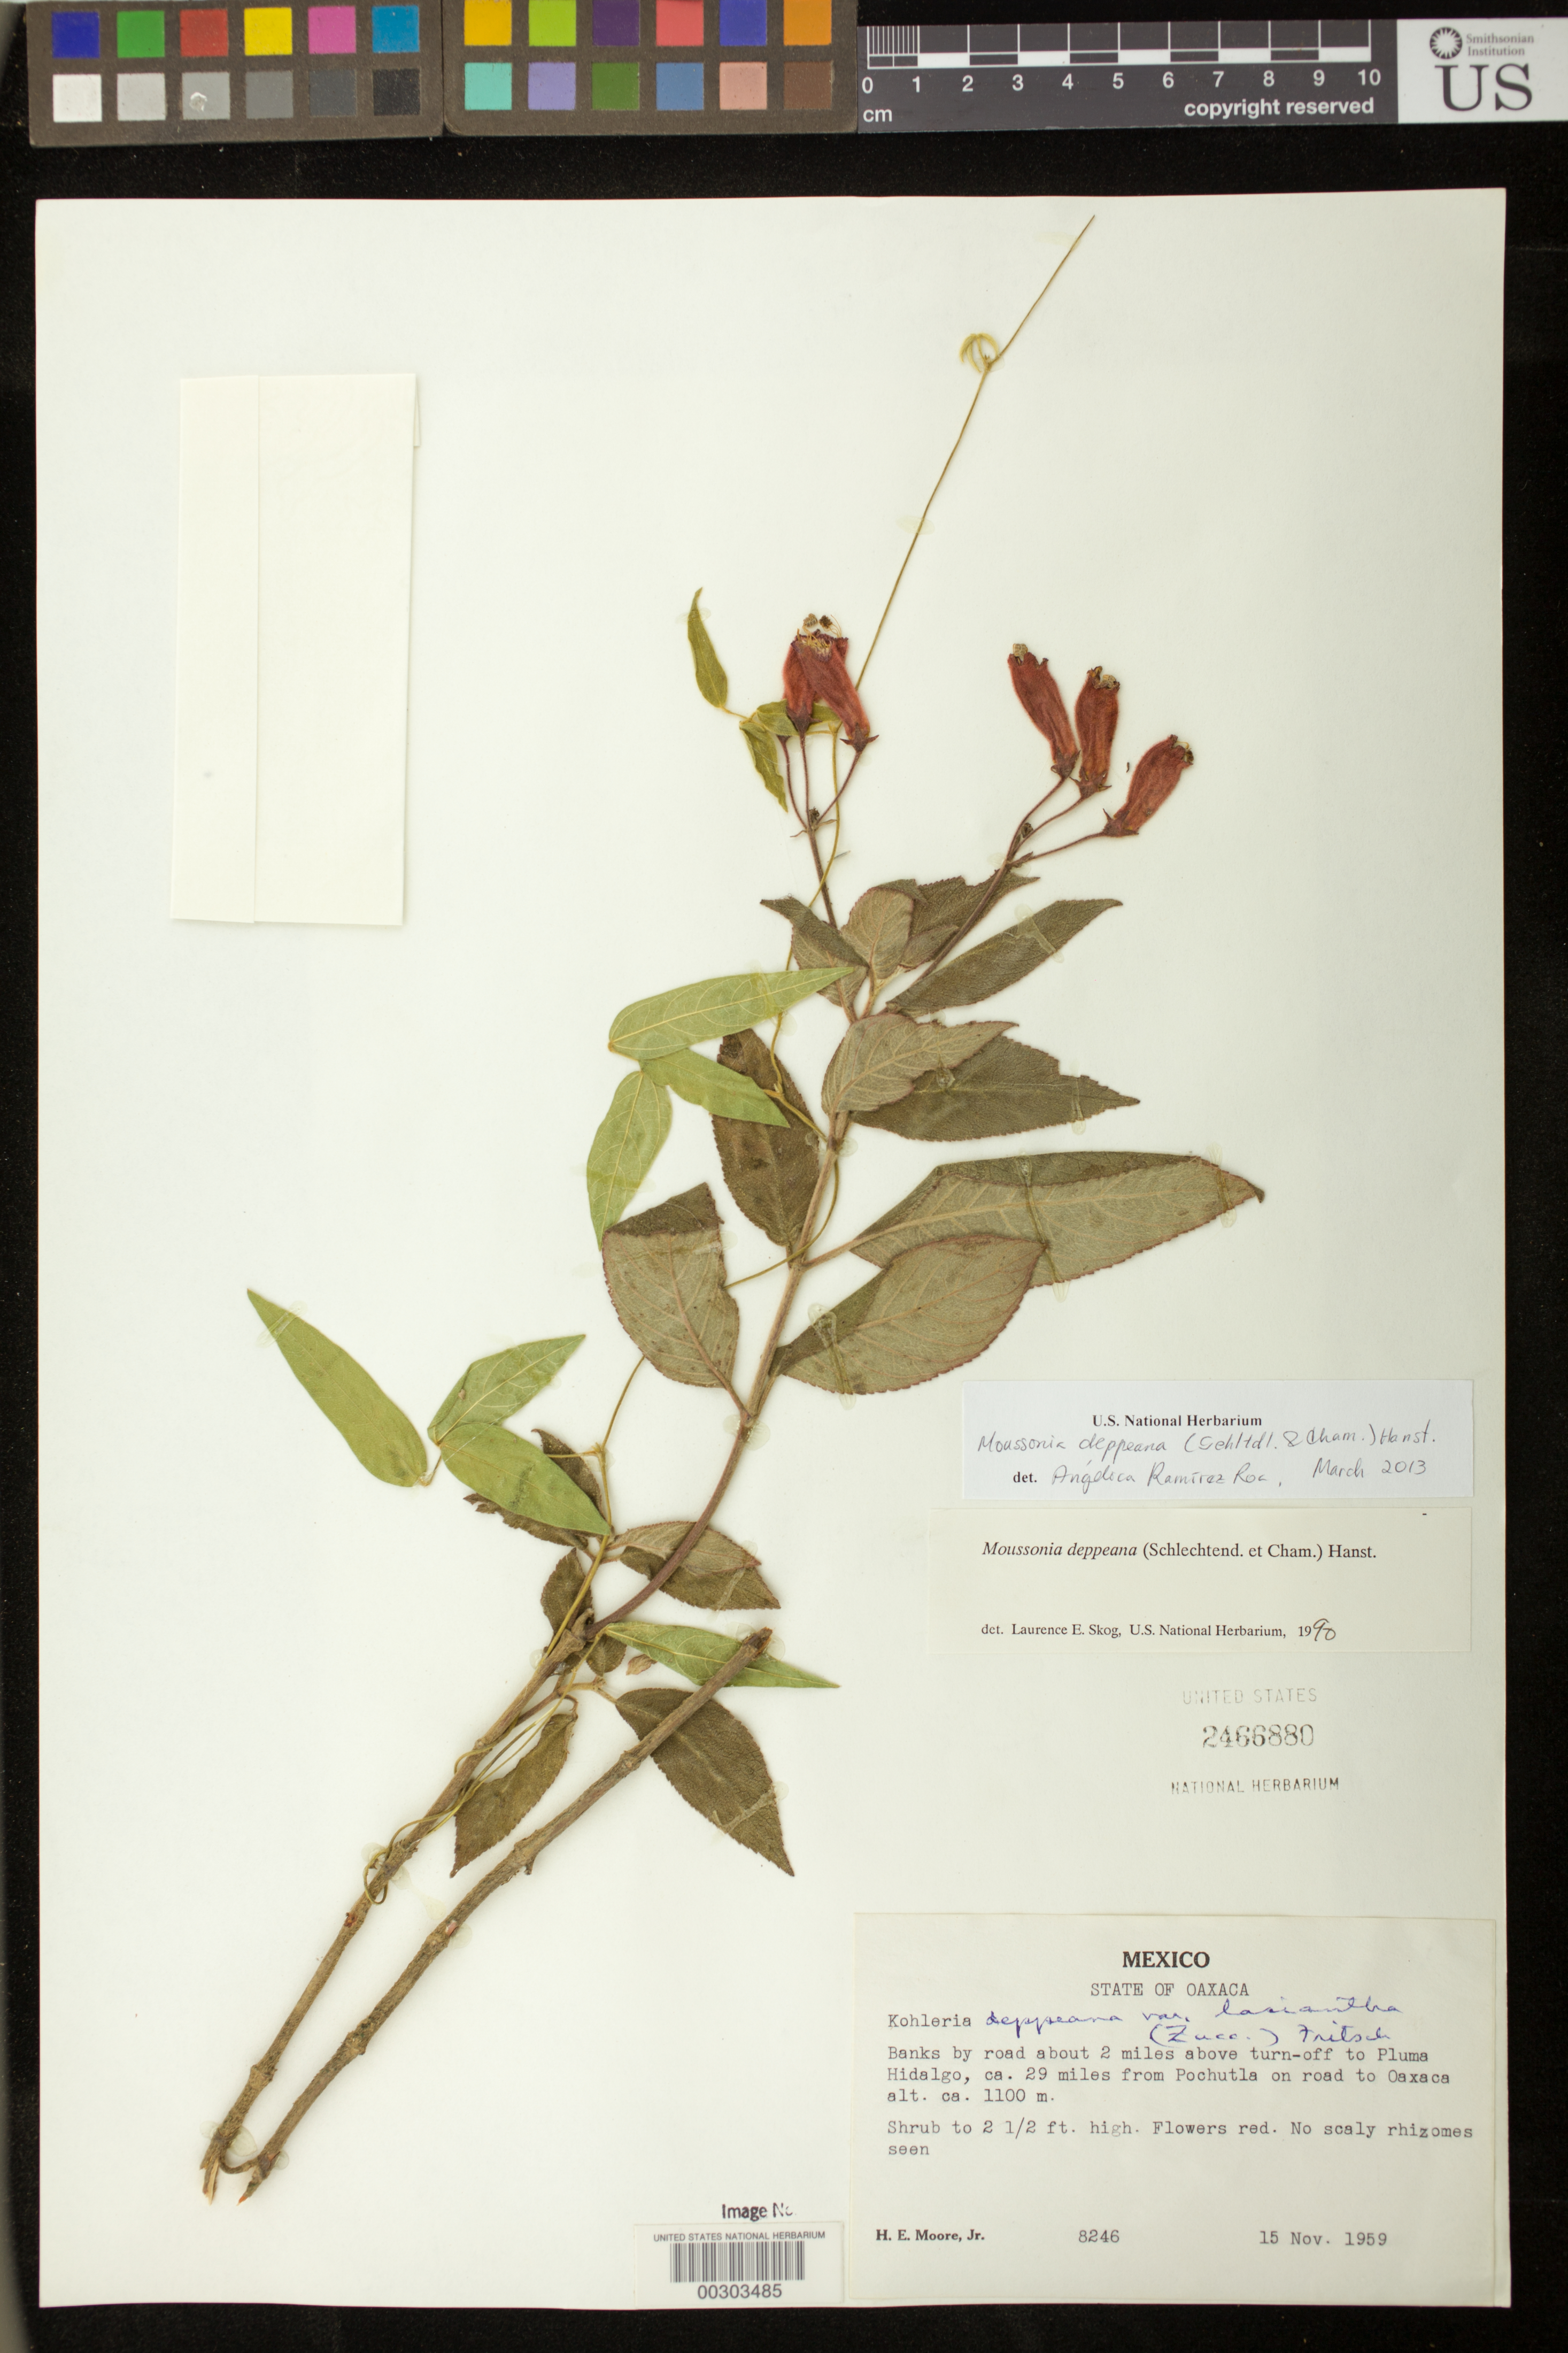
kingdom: Plantae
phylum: Tracheophyta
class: Magnoliopsida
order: Lamiales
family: Gesneriaceae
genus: Moussonia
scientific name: Moussonia deppeana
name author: (Schltdl. & Cham.) Klotzsch ex Hanst.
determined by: Ramírez-Roa, A.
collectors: H. E. Moore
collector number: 8246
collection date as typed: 15 Nov 1959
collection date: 1959-11-15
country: Mexico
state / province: Oaxaca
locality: Banks by road about 2 mi above turn-off to Pluma Hidalgo, ca 29 mi from Pochutla on road to Oaxaca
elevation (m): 1100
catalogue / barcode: US 2466880